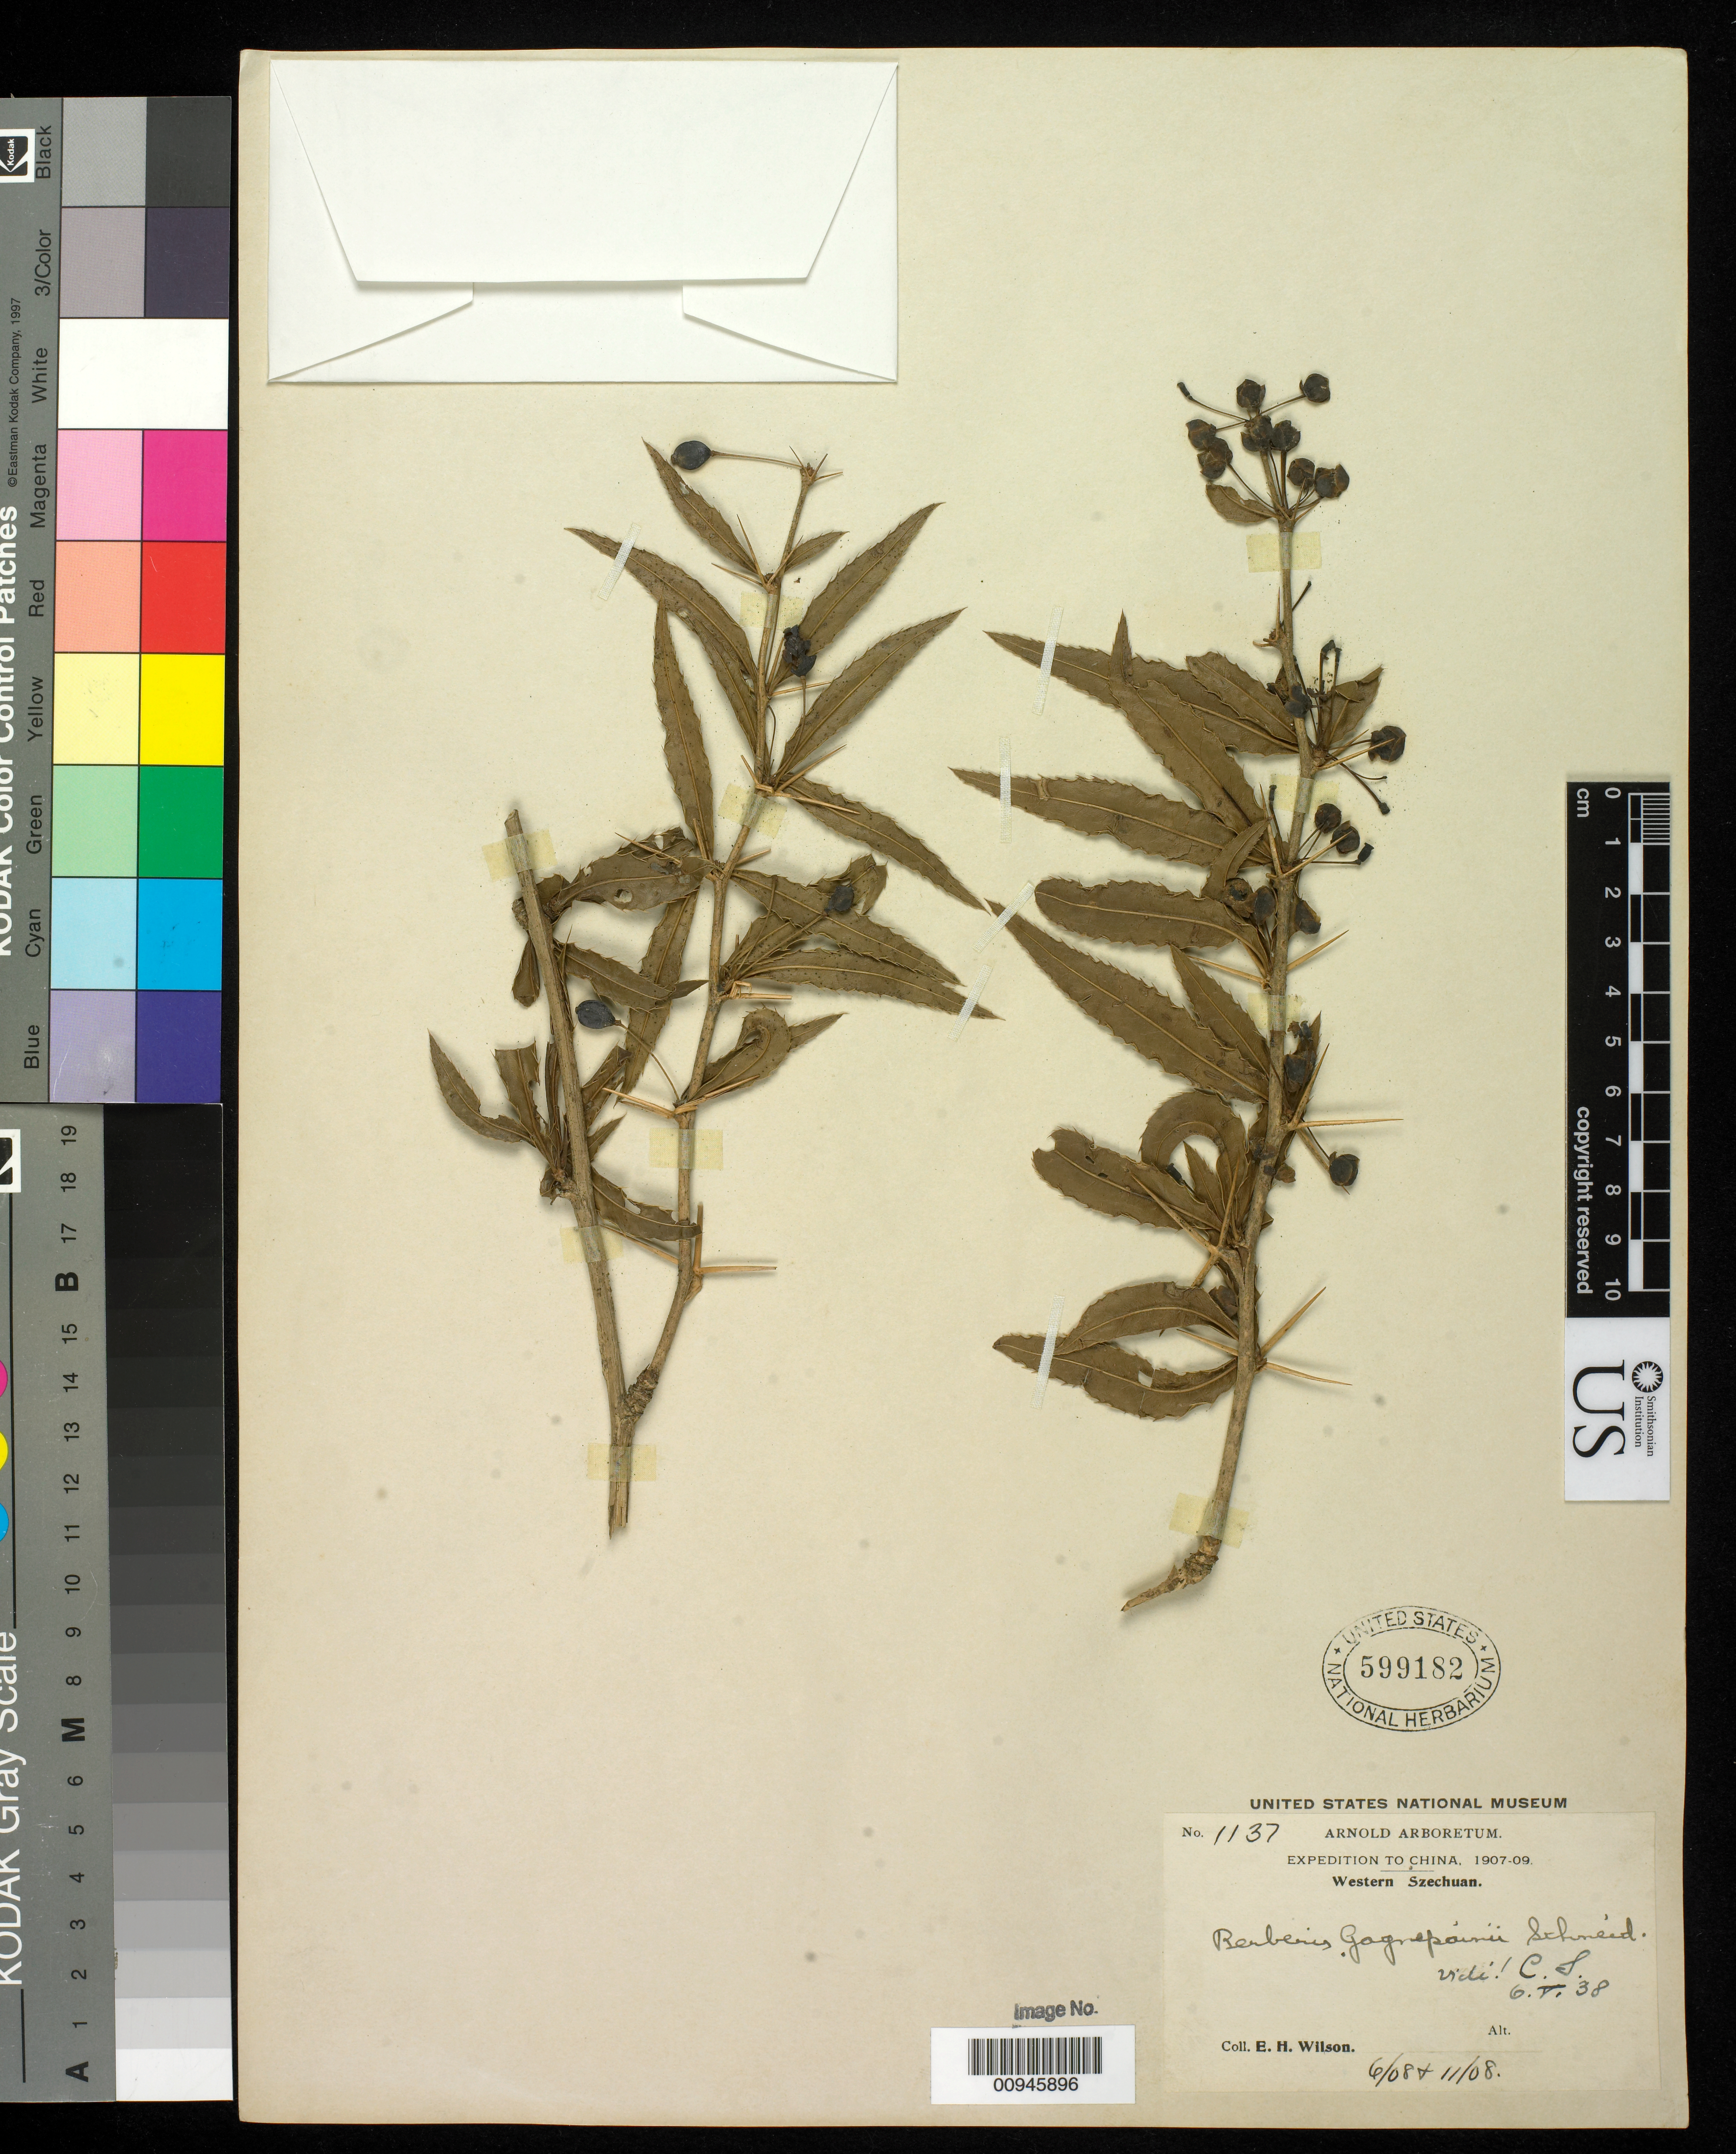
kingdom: Plantae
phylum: Tracheophyta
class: Magnoliopsida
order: Ranunculales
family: Berberidaceae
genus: Berberis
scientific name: Berberis gagnepainii f. pluriflora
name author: Ahrendt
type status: Syntype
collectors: E. H. Wilson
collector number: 1137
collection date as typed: Jun 1908 and -- Nov 1908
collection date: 1908-06,1908-11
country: China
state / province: Sichuan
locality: Western Szechuan.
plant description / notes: Sheet is mounted with 2 specimens apparently collected on 2 different dates. Protologue cites type as "fr. Wilson 1137 (in part)", no date cited.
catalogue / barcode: US 599182